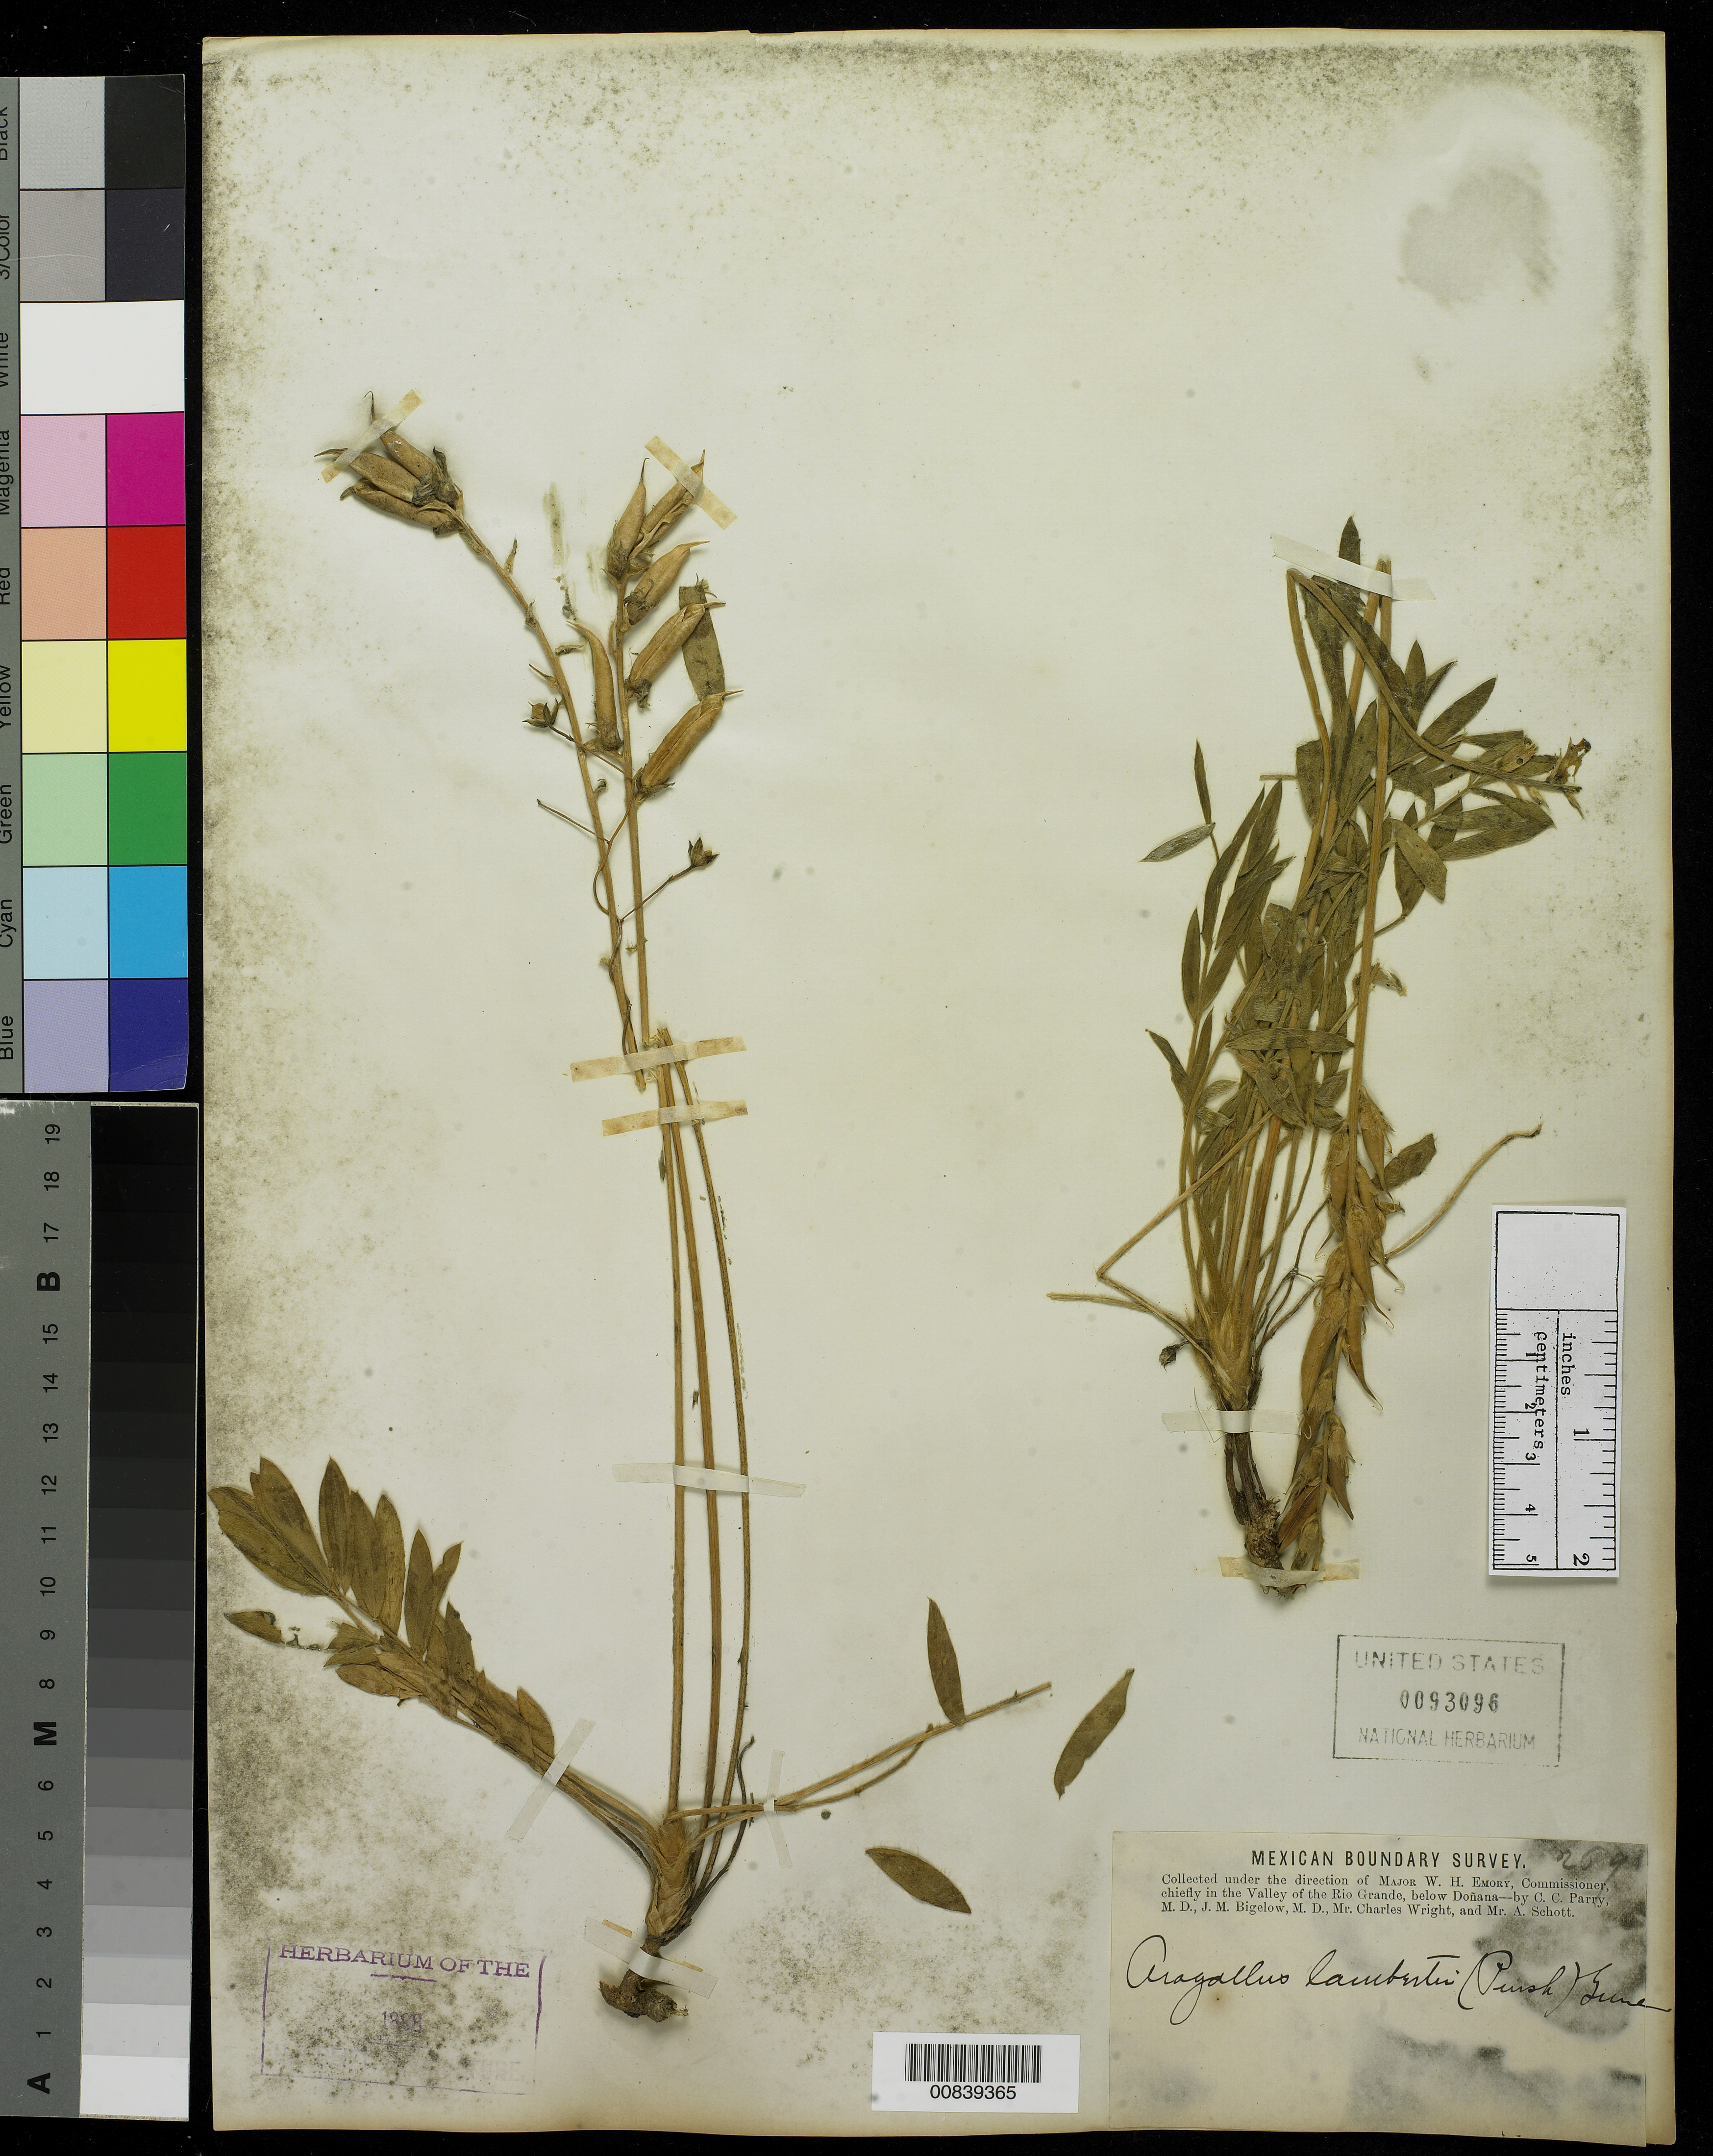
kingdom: Plantae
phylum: Tracheophyta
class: Magnoliopsida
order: Fabales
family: Fabaceae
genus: Oxytropis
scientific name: Oxytropis lambertii var. bigelovii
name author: A. Gray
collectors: C. C. Parry, J. M. Bigelow, C. Wright & A. C. V. Schott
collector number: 269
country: United States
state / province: New Mexico / Texas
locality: Valley of the Rio Grande, below Doñana.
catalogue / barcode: US 93096